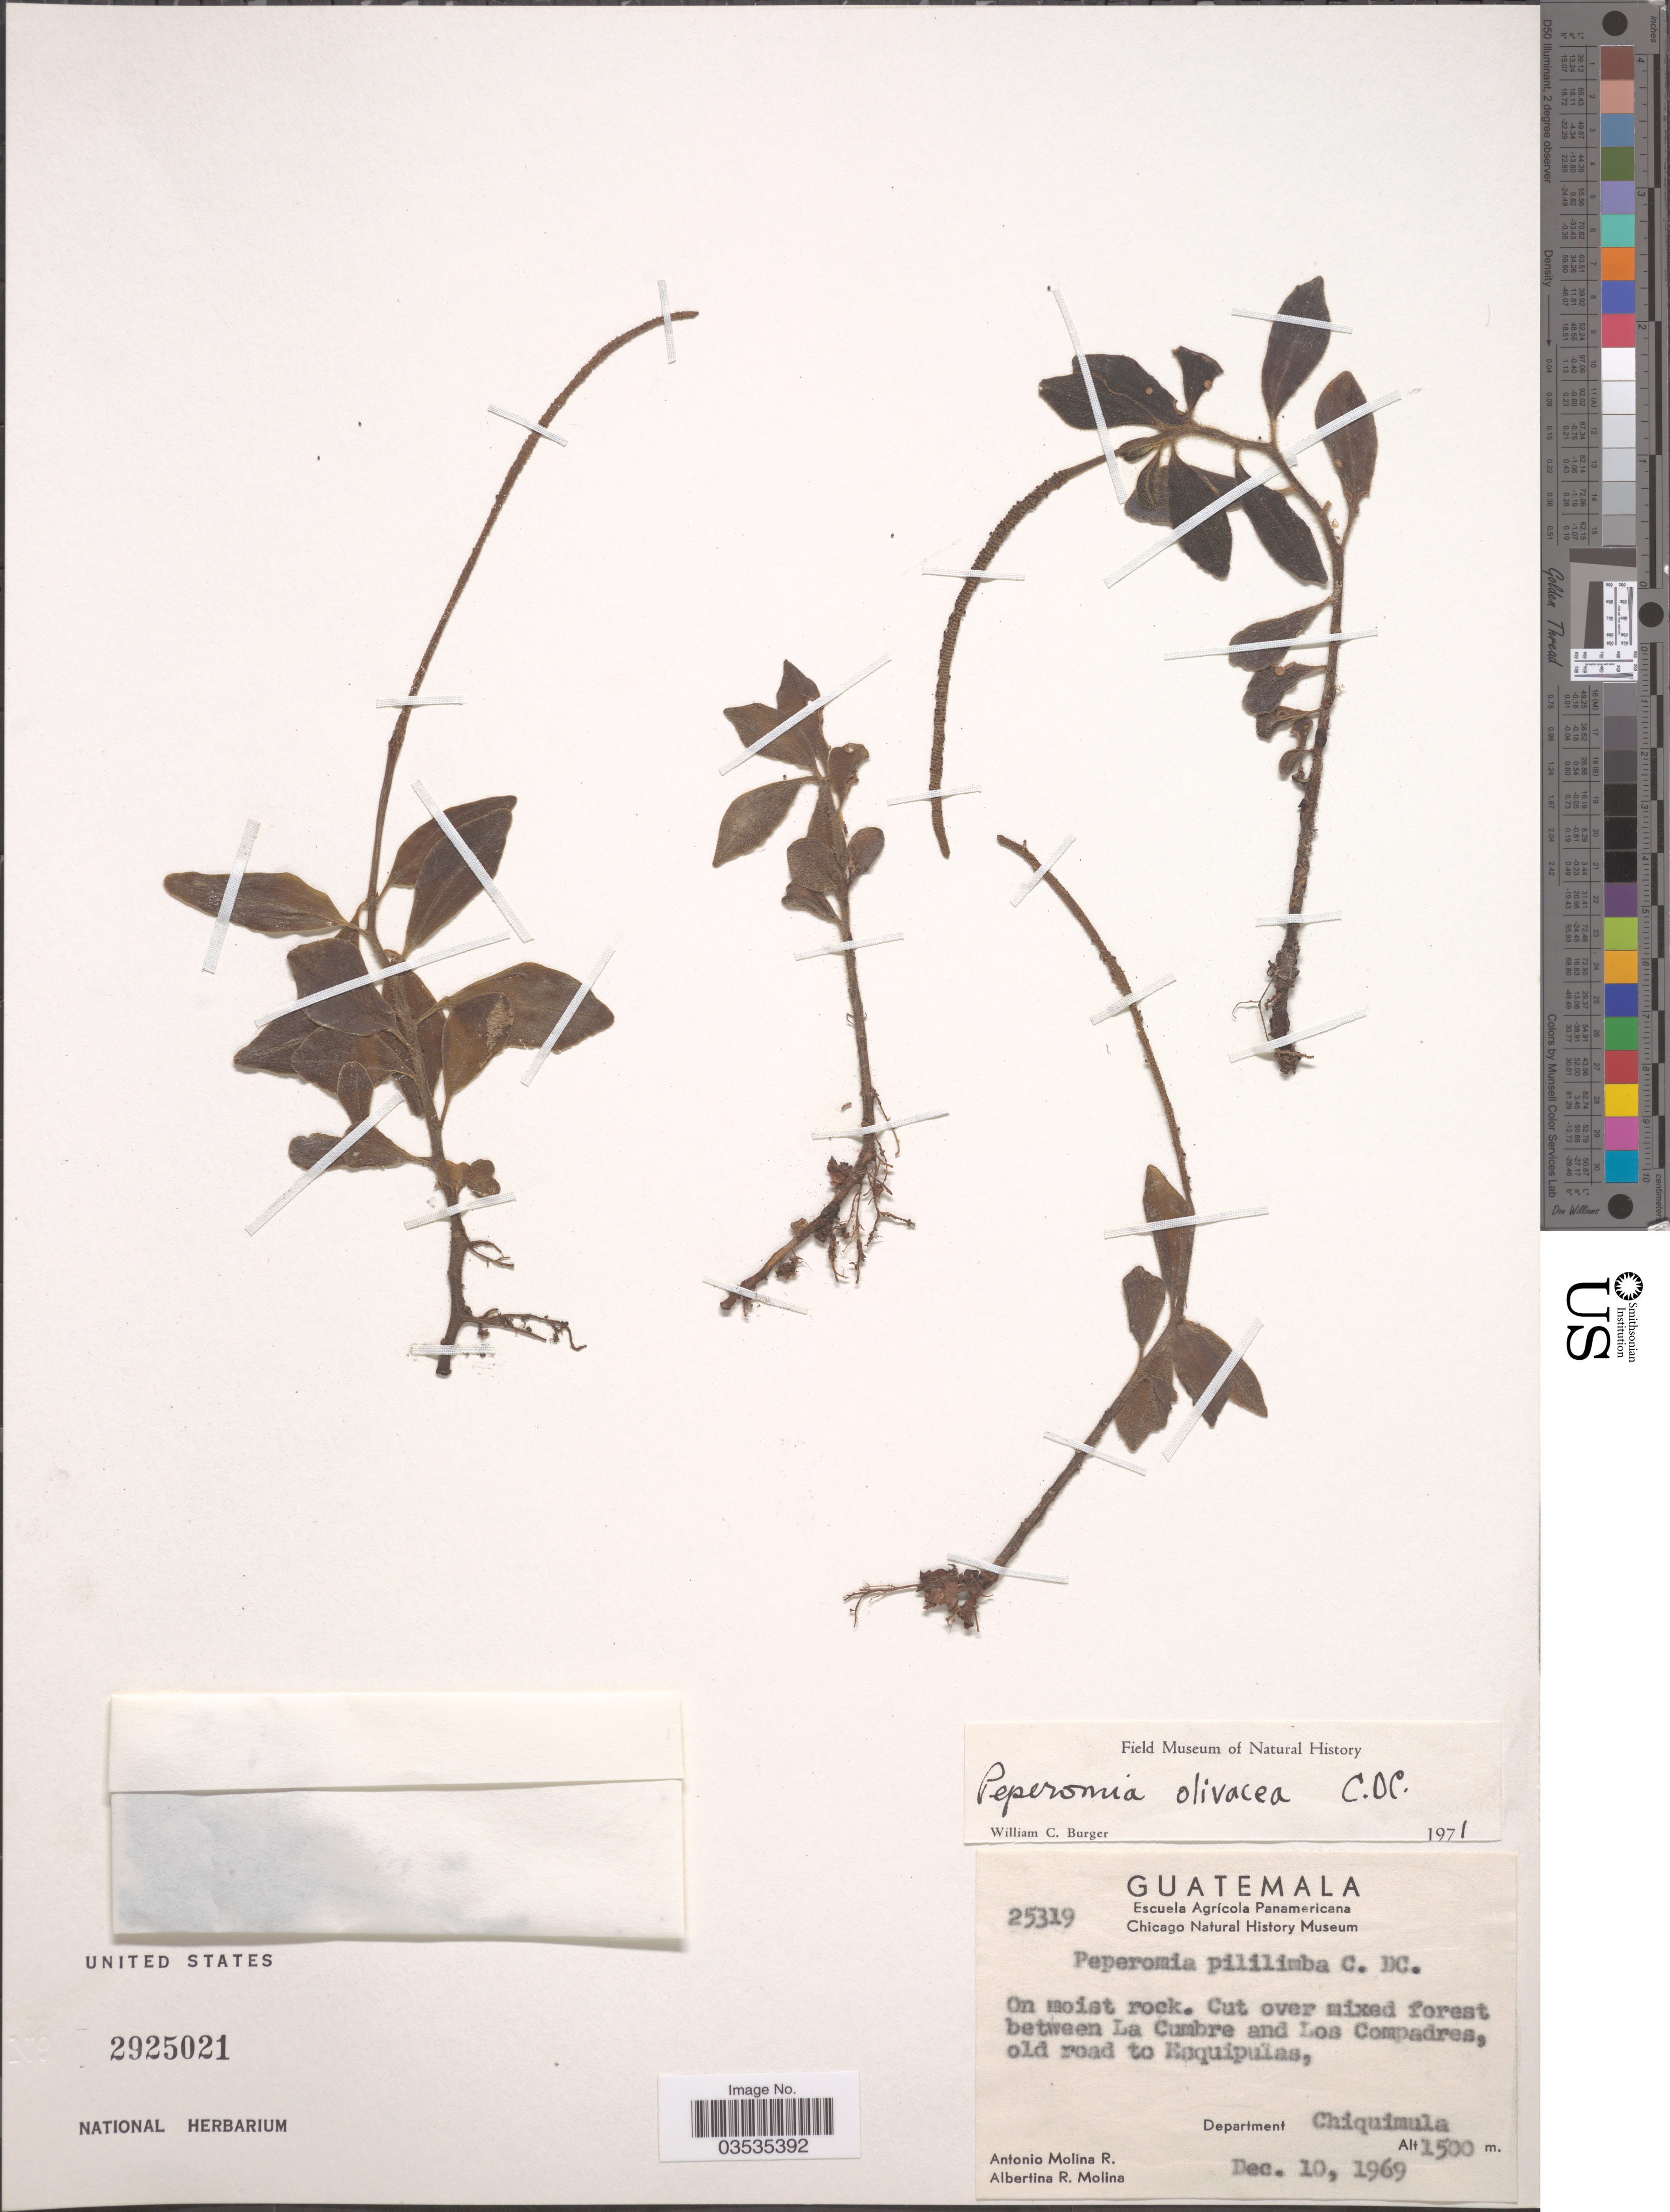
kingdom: Plantae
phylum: Tracheophyta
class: Magnoliopsida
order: Piperales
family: Piperaceae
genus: Peperomia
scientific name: Peperomia olivacea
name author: C. DC.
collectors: A. Molina R. & A. R. Molina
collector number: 25319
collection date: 1969-12-10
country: Guatemala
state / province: Chiquimula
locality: Between La Cumbre and Los Compadres, old road to Esquipulas, Department Chiquimula.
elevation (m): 1500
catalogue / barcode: US 2925021